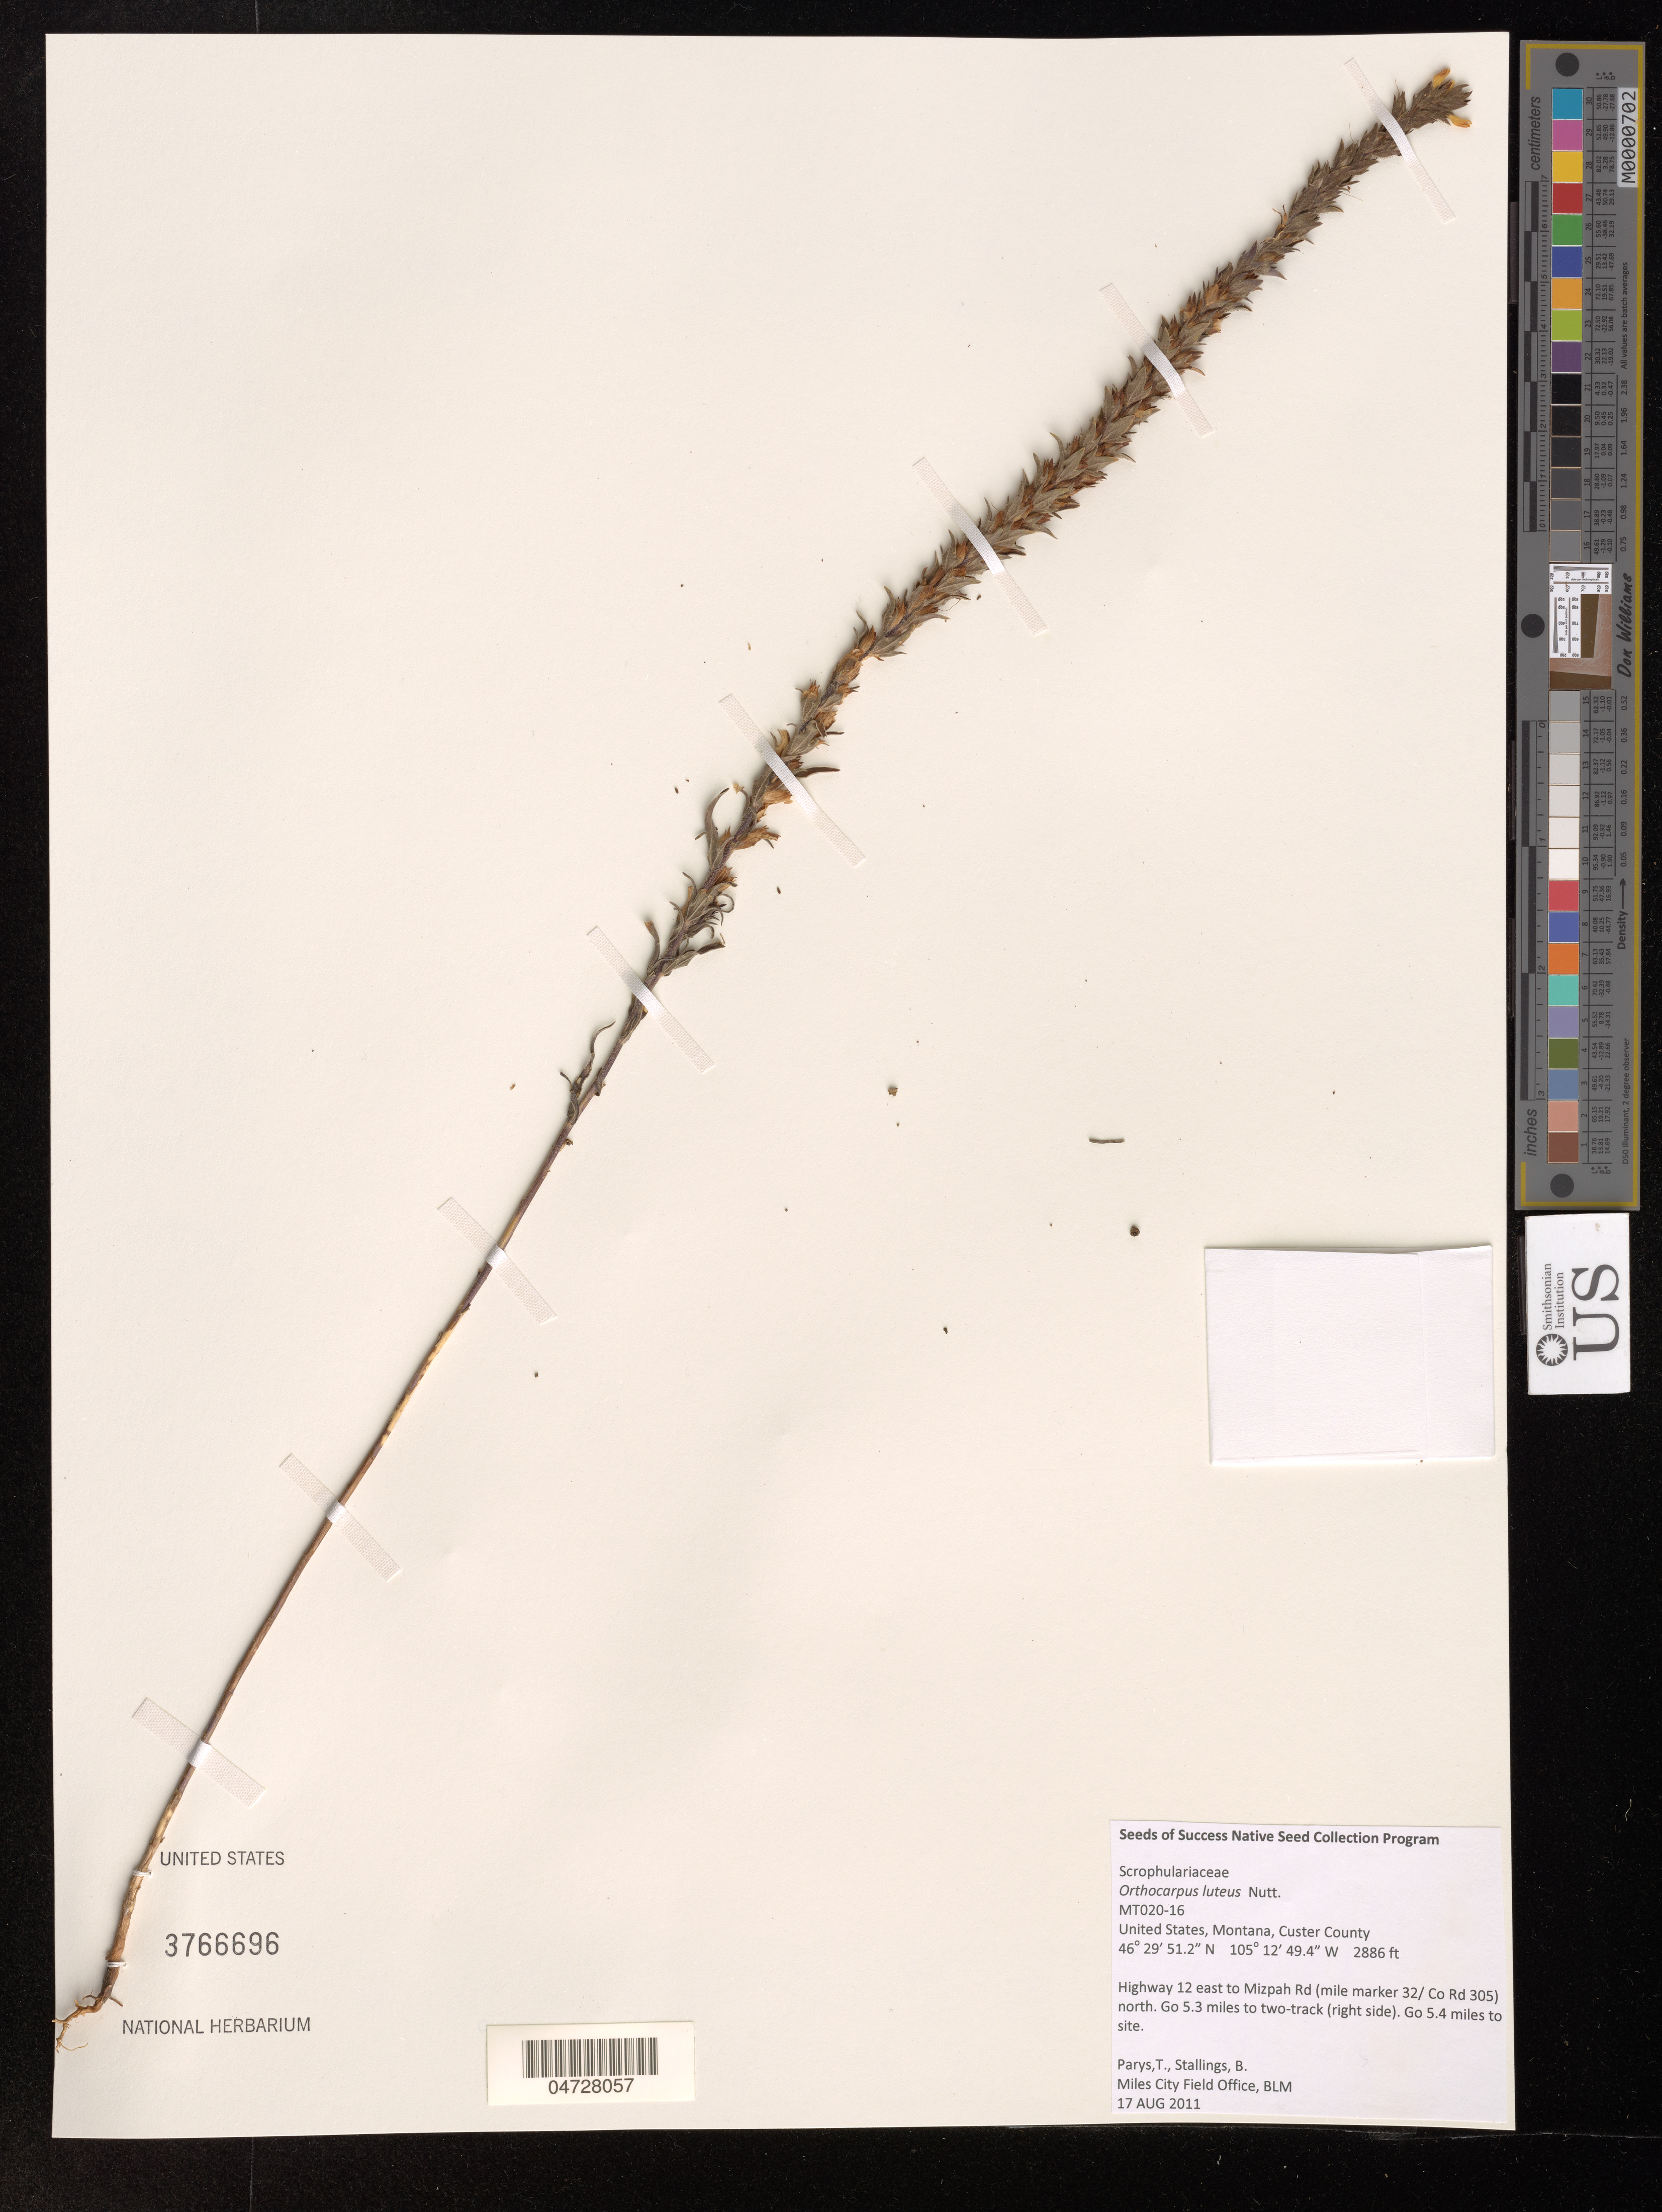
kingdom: Plantae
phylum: Tracheophyta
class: Magnoliopsida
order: Lamiales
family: Orobanchaceae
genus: Orthocarpus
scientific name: Orthocarpus luteus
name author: Nutt.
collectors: T. Parys & B. Stallings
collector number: MT020-16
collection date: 2011-08-17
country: United States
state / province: Montana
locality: Custer County. Highway 12 east to Mizpah Rd (mile marker 32/ Co Rd 305) north. Go 5.3 miles to two-track (right side). Go 5.4 miles to site.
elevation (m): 880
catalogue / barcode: US 3766696